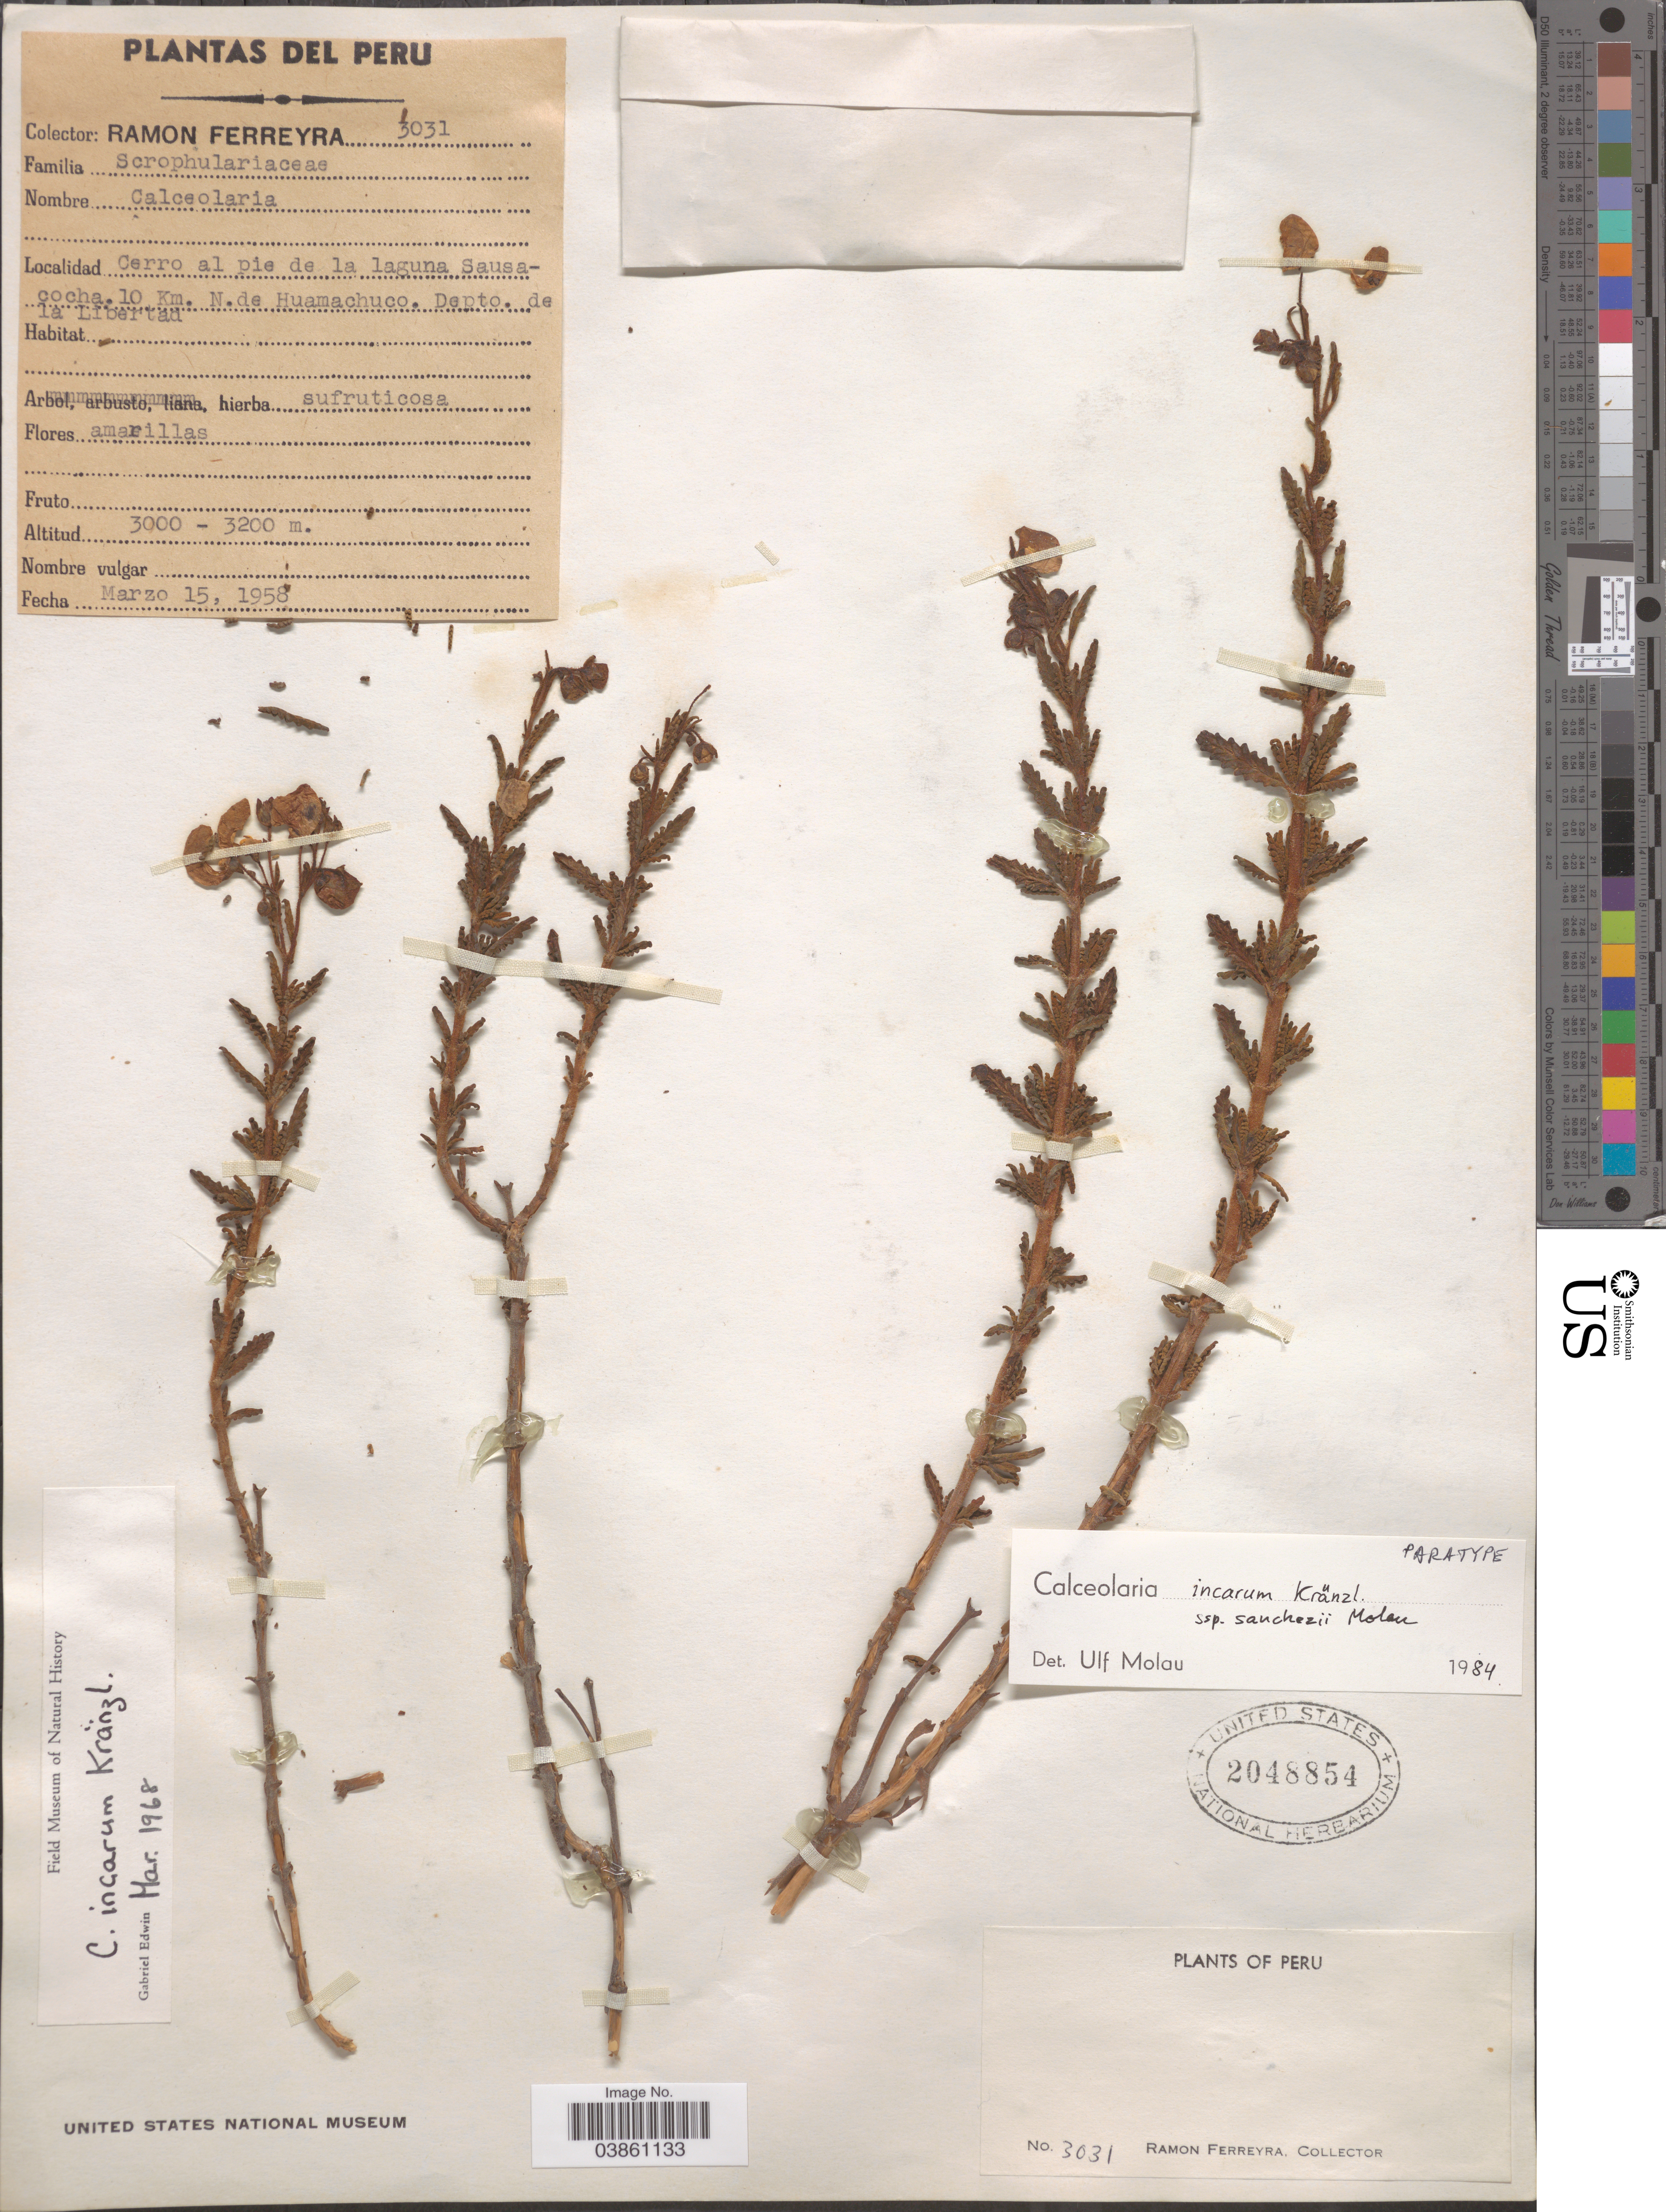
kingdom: Plantae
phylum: Tracheophyta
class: Magnoliopsida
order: Lamiales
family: Calceolariaceae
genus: Calceolaria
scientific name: Calceolaria incarum subsp. sanchezii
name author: Molau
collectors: R. A. Ferreyra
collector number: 3031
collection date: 1958-03-15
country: Peru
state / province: La Libertad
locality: Cerro al pie de la laguna Sausacocha. 10 Km. N.de Huamachuco. Depto. de la Libertad.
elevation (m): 3000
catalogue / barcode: US 2048854